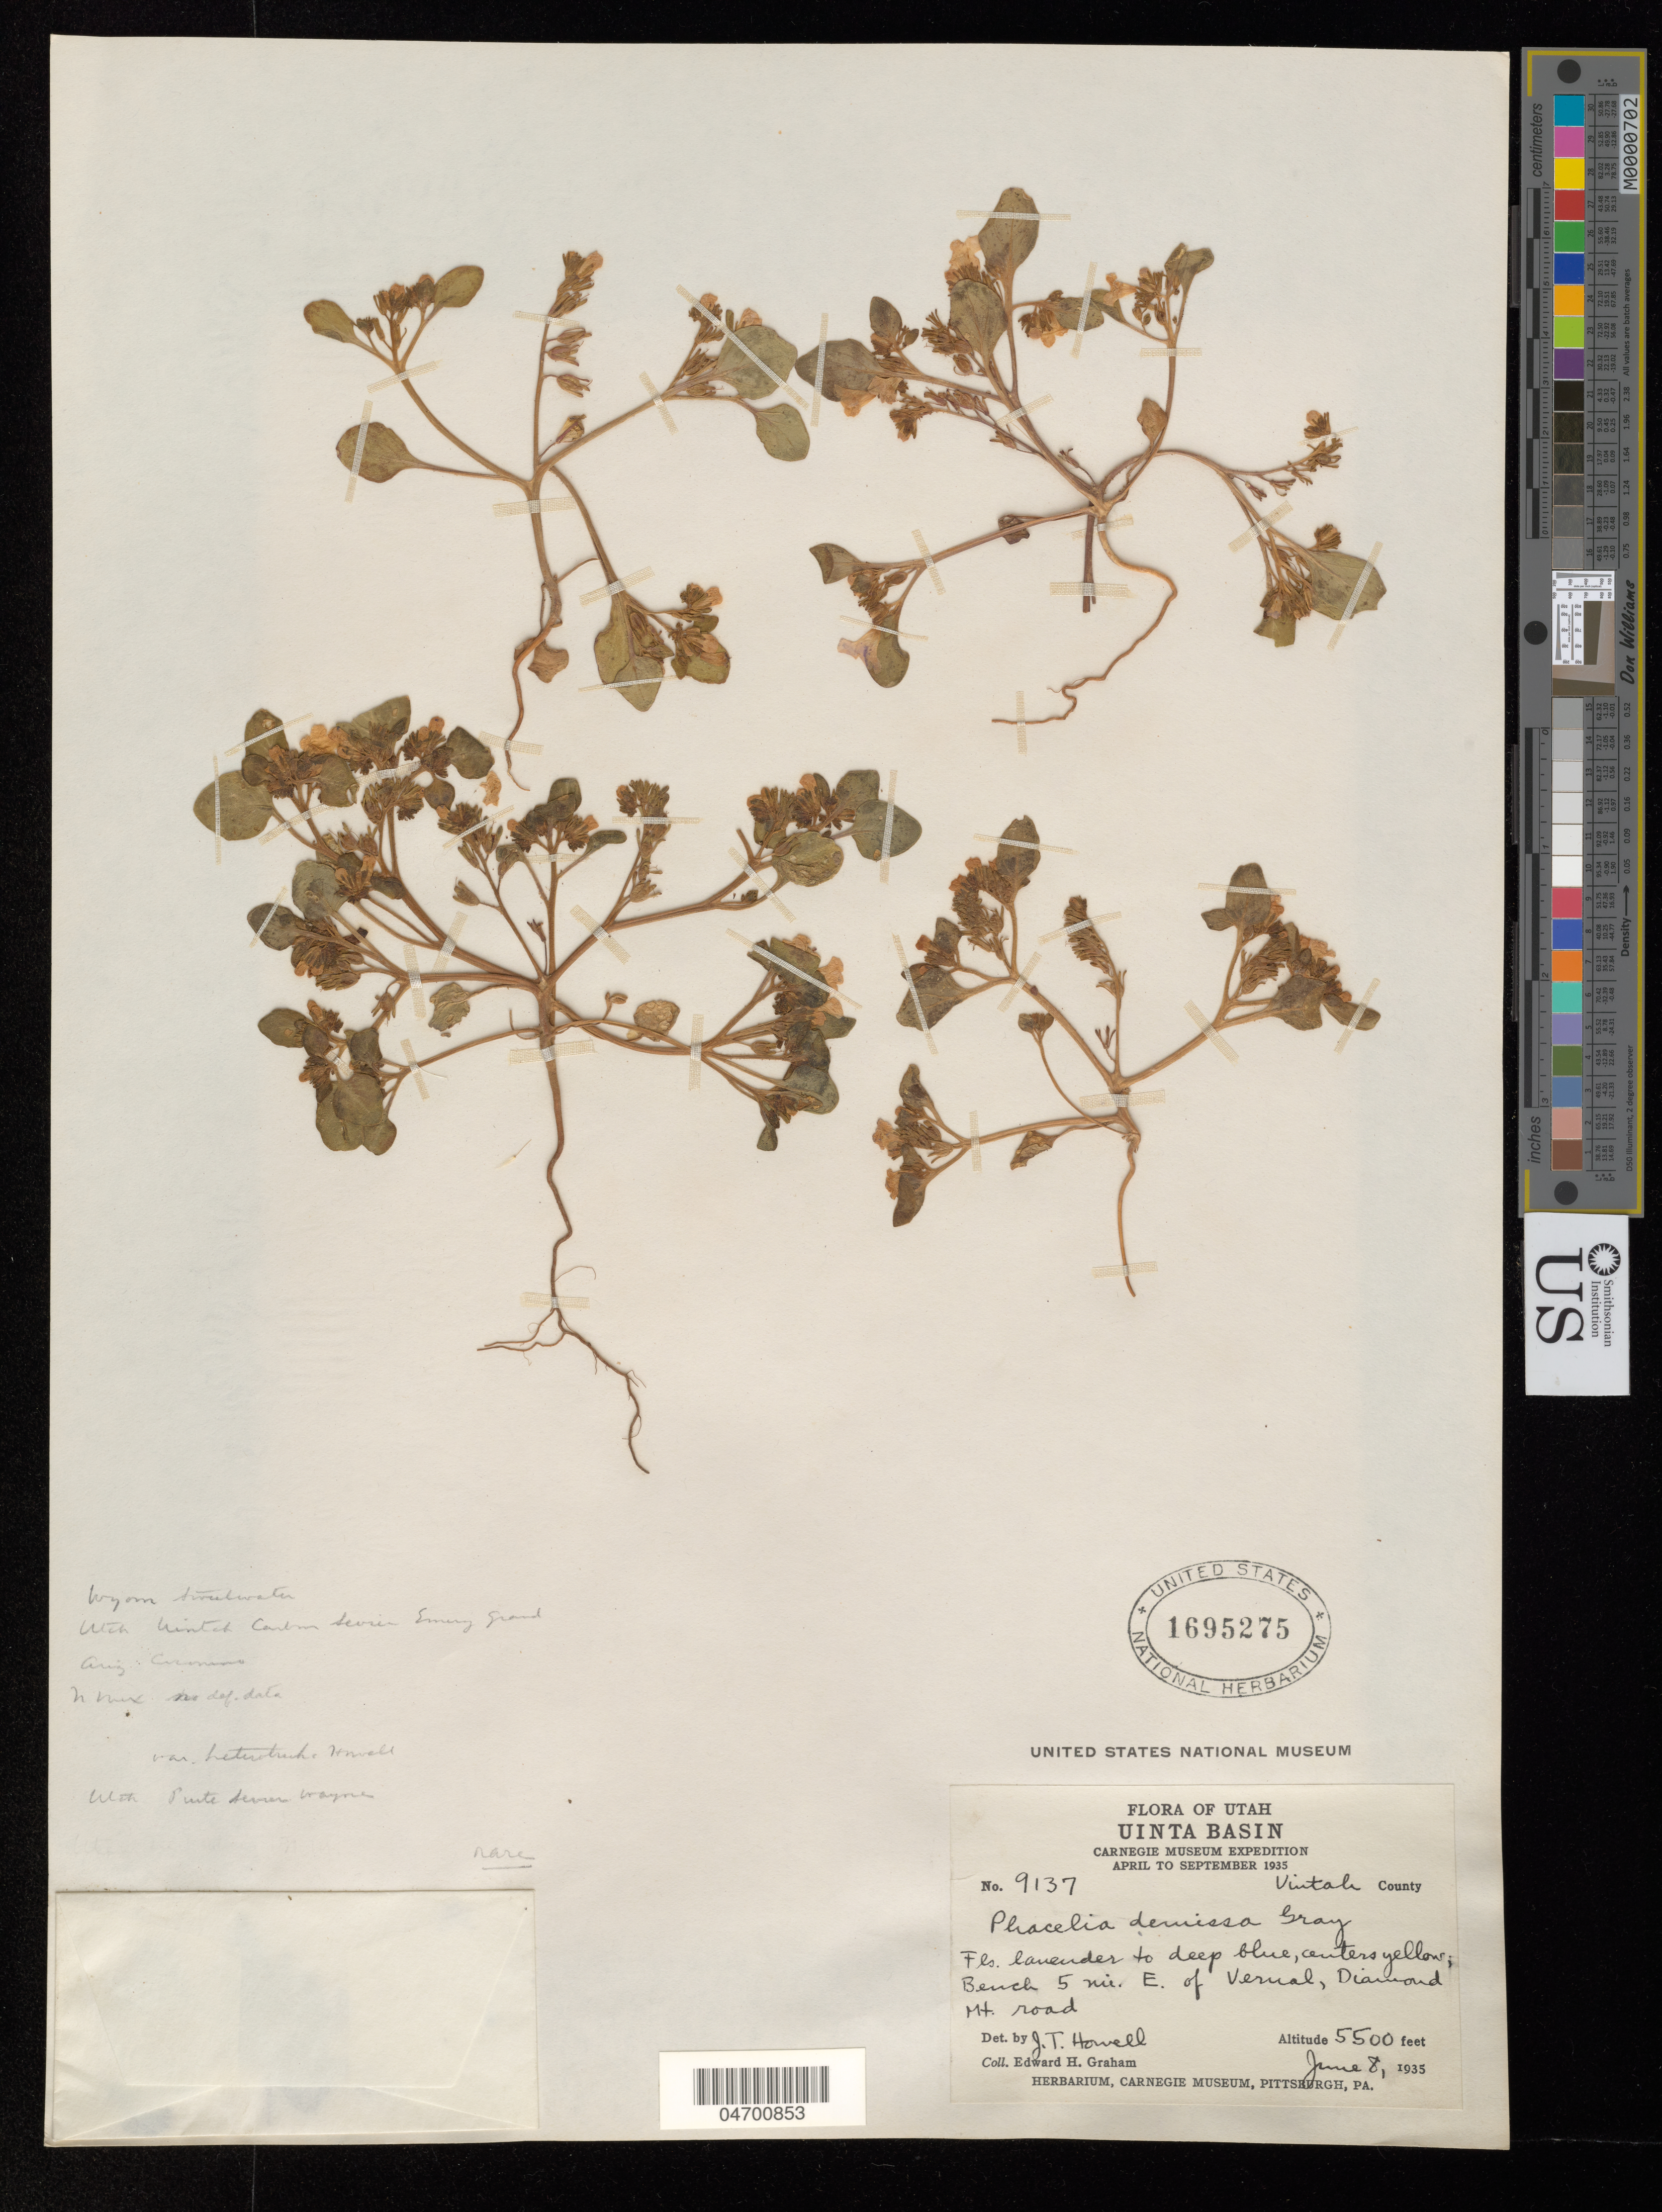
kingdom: Plantae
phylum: Tracheophyta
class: Magnoliopsida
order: Boraginales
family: Hydrophyllaceae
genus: Phacelia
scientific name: Phacelia demissa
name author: A. Gray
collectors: E. H. Graham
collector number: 9137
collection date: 1935-06-08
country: United States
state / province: Utah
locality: Uinta Basin. Uintah County. Bench 5 mi. E. of Vernal, Diamond Mt. road.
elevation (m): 1676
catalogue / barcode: US 1695275